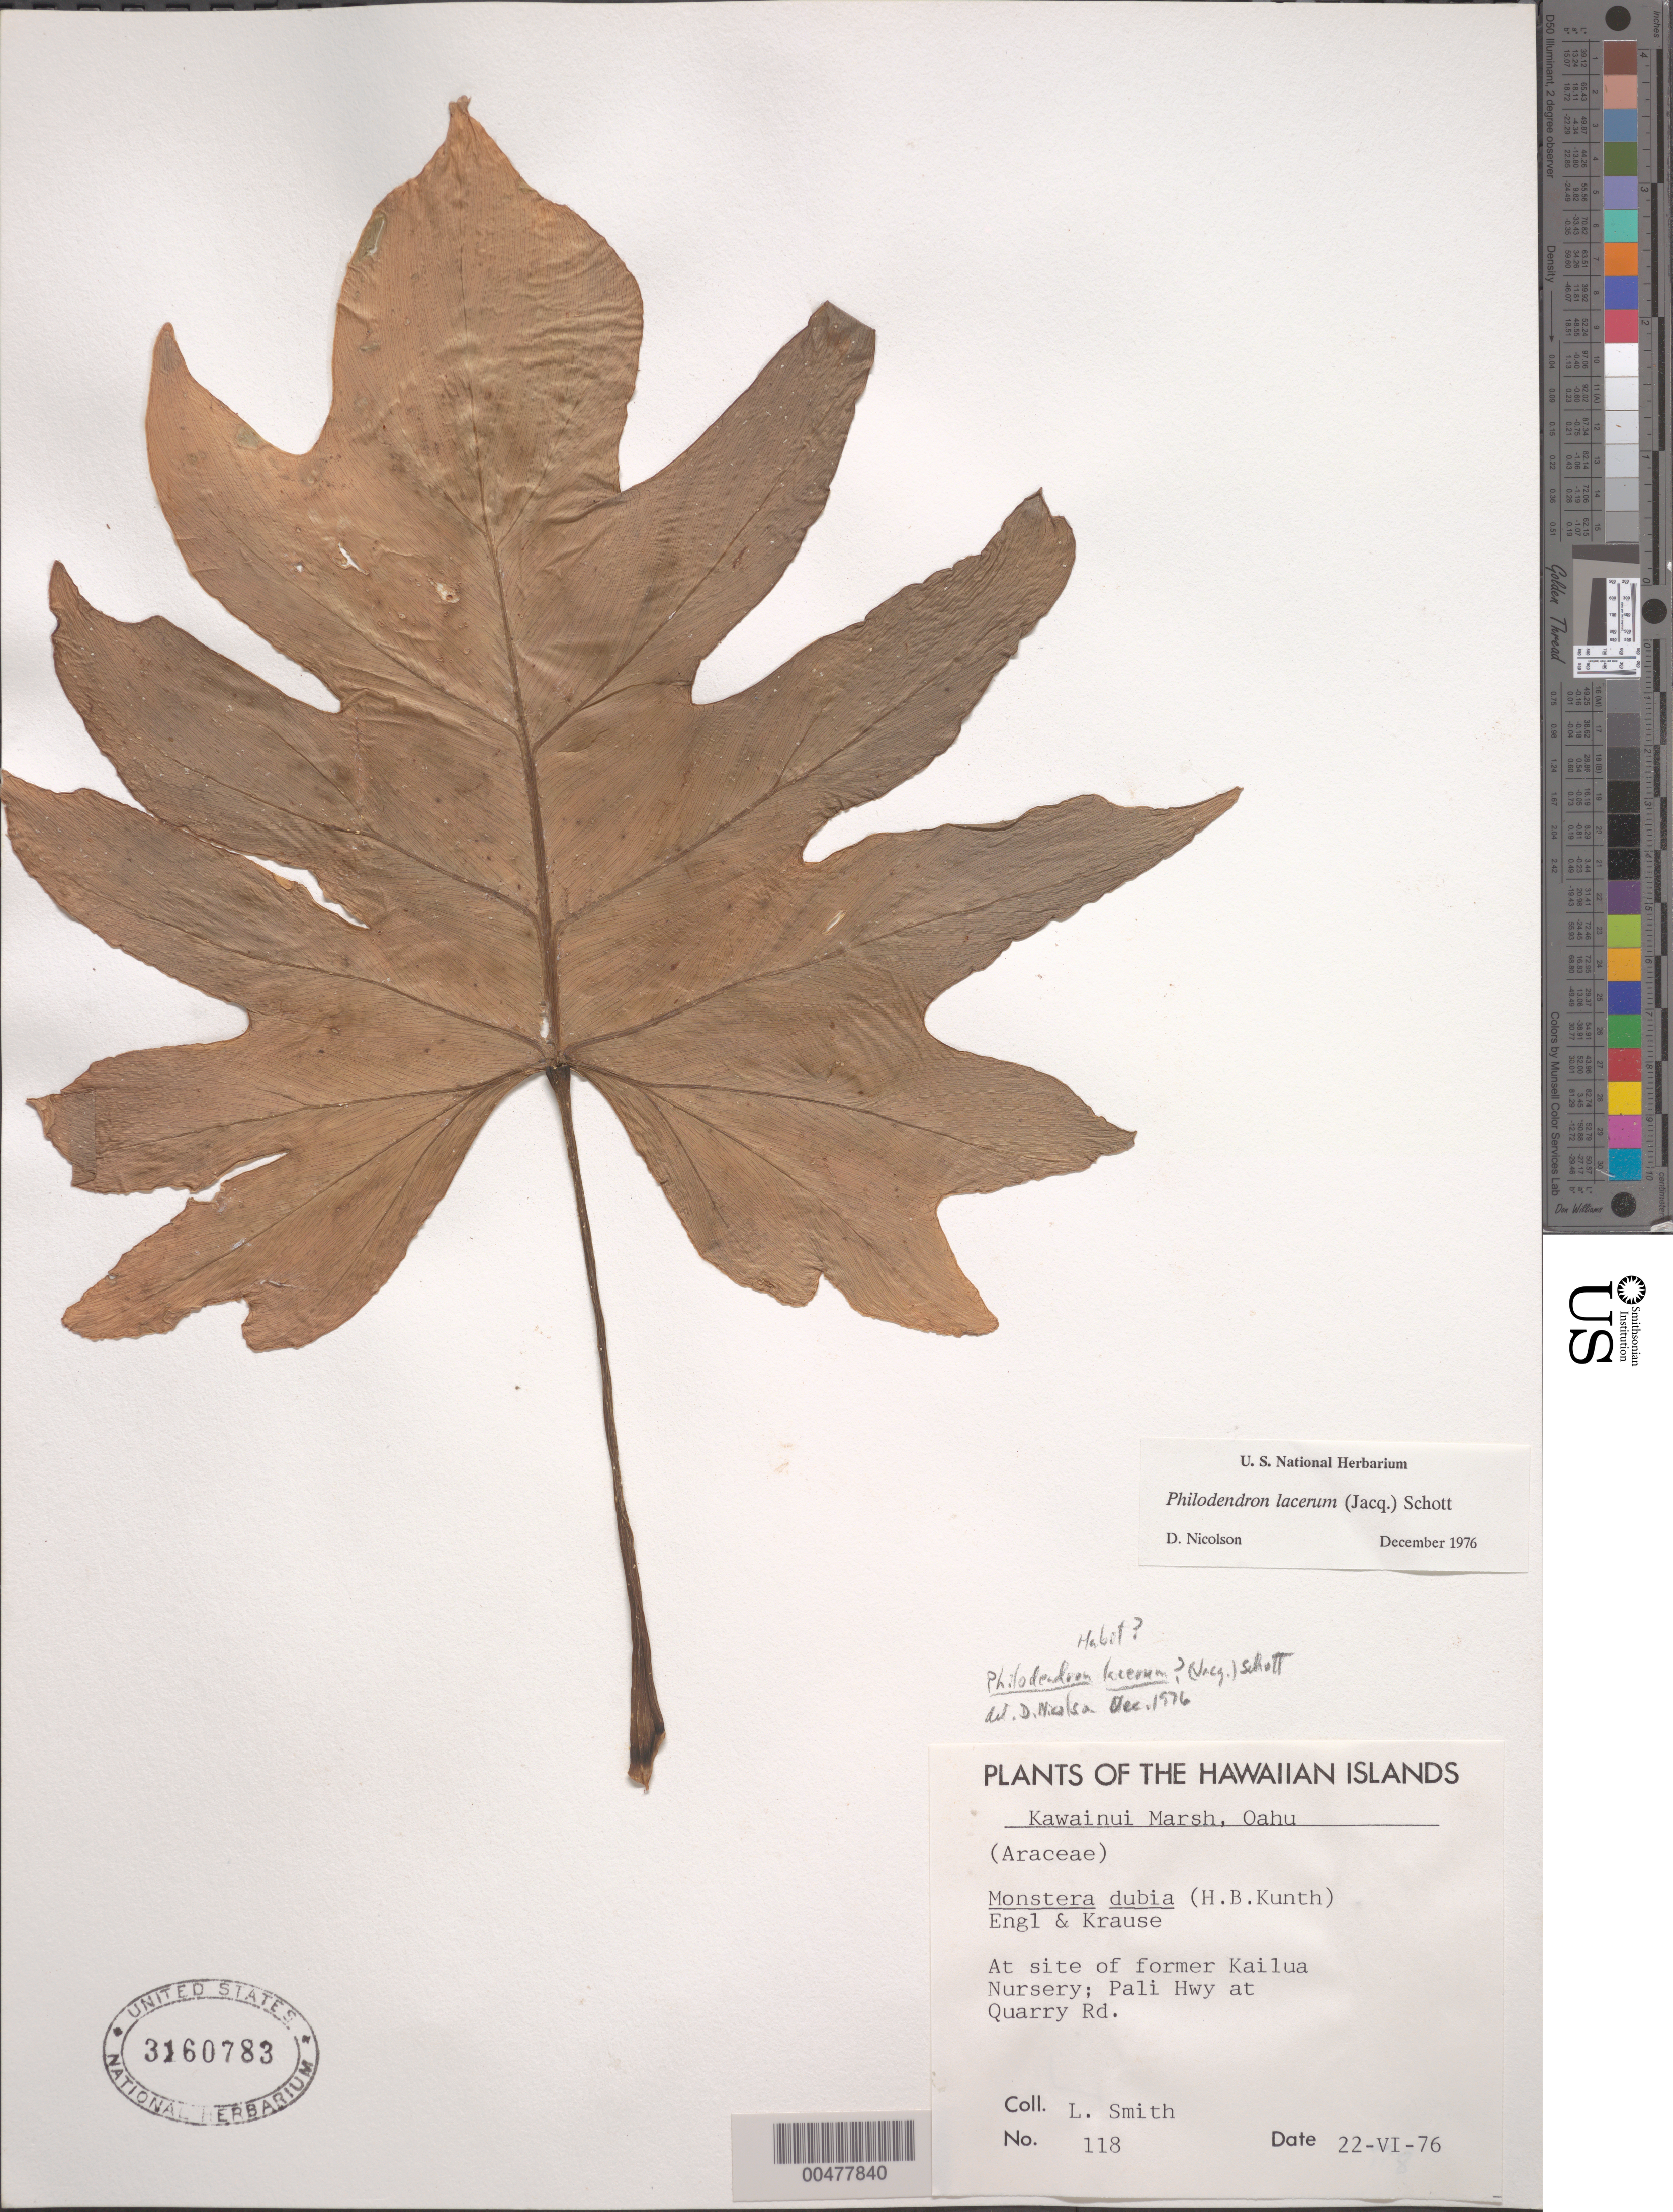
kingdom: Plantae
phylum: Tracheophyta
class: Liliopsida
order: Alismatales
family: Araceae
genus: Philodendron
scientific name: Philodendron lacerum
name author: (Jacq.) Schott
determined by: Nicolson, Dan H.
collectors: L. Smith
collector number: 118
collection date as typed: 22 Jun 1976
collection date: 1976-06-22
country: United States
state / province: Hawaii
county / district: Honolulu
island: Oahu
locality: Kawainui Marsh, at site of former Kailua Nursery, Pali Hwy at Quarry Rd.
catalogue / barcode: US 3160783